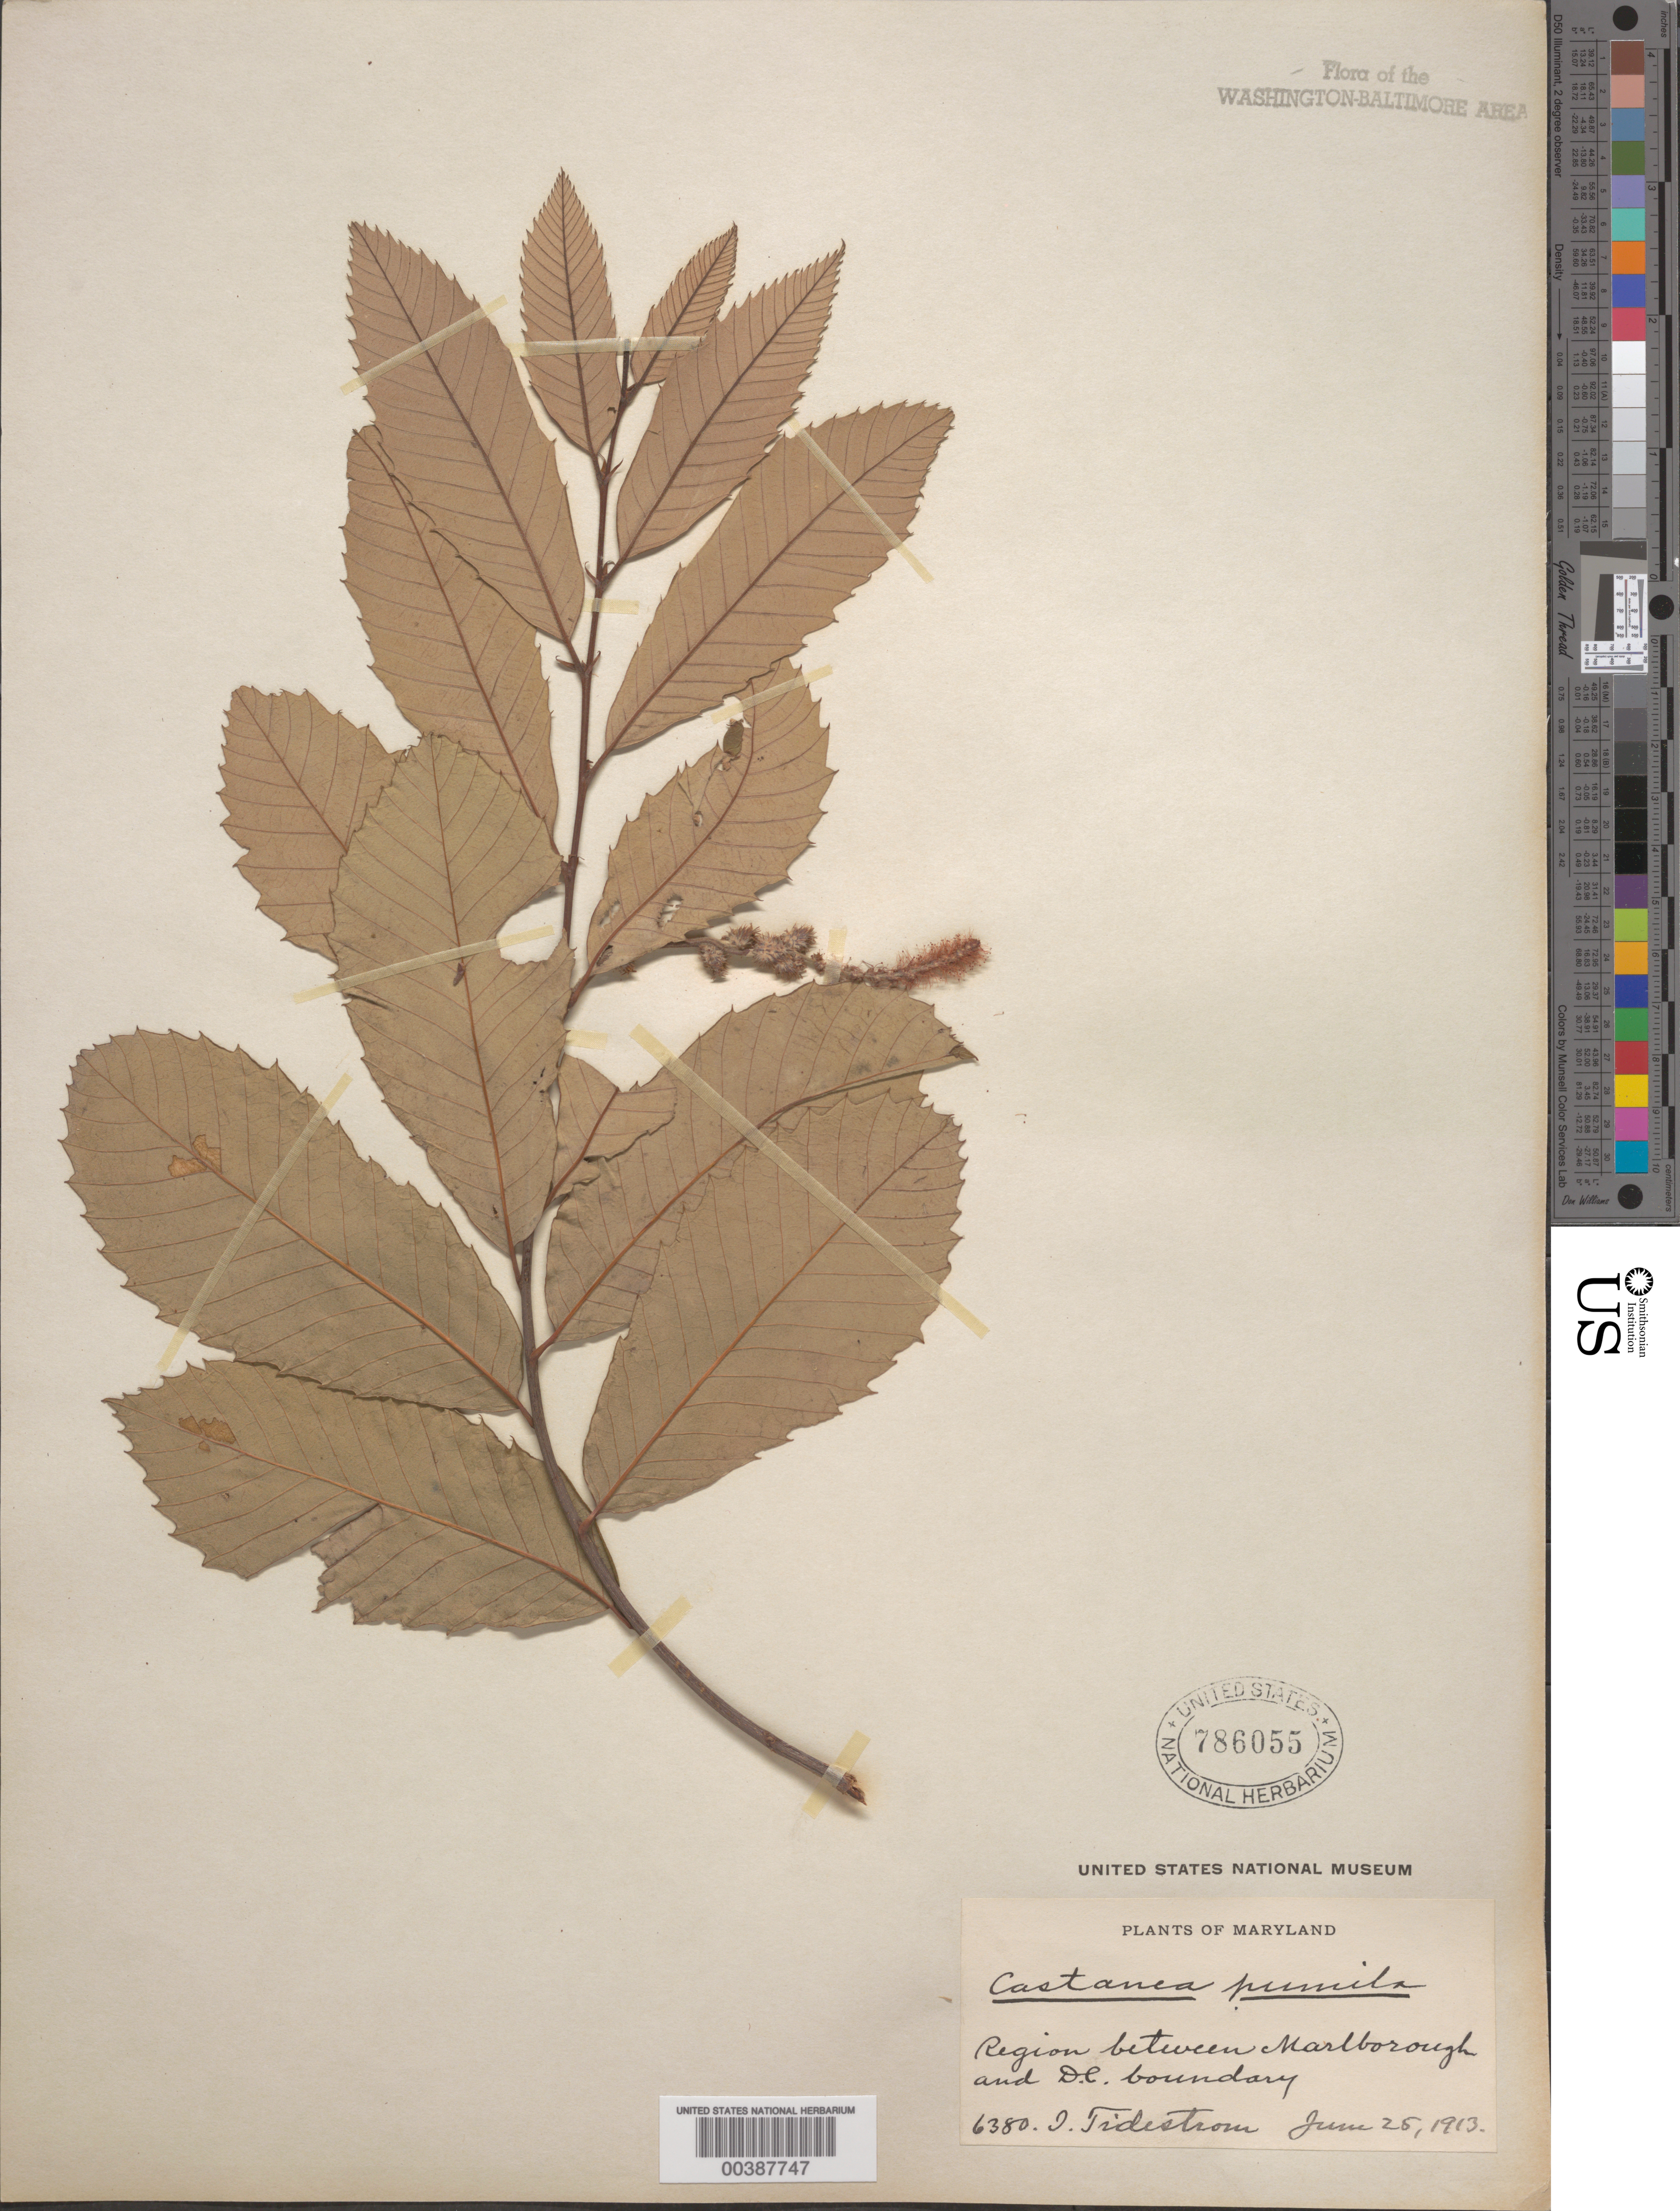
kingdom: Plantae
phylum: Tracheophyta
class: Magnoliopsida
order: Fagales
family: Fagaceae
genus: Castanea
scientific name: Castanea pumila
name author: (L.) Mill.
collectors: I. F. Tidestrom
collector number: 6380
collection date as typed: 25 Jun 1913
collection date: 1913-06-25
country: United States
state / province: Maryland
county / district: Prince George's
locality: Between Marlborough and DC Boundary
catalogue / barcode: US 786055